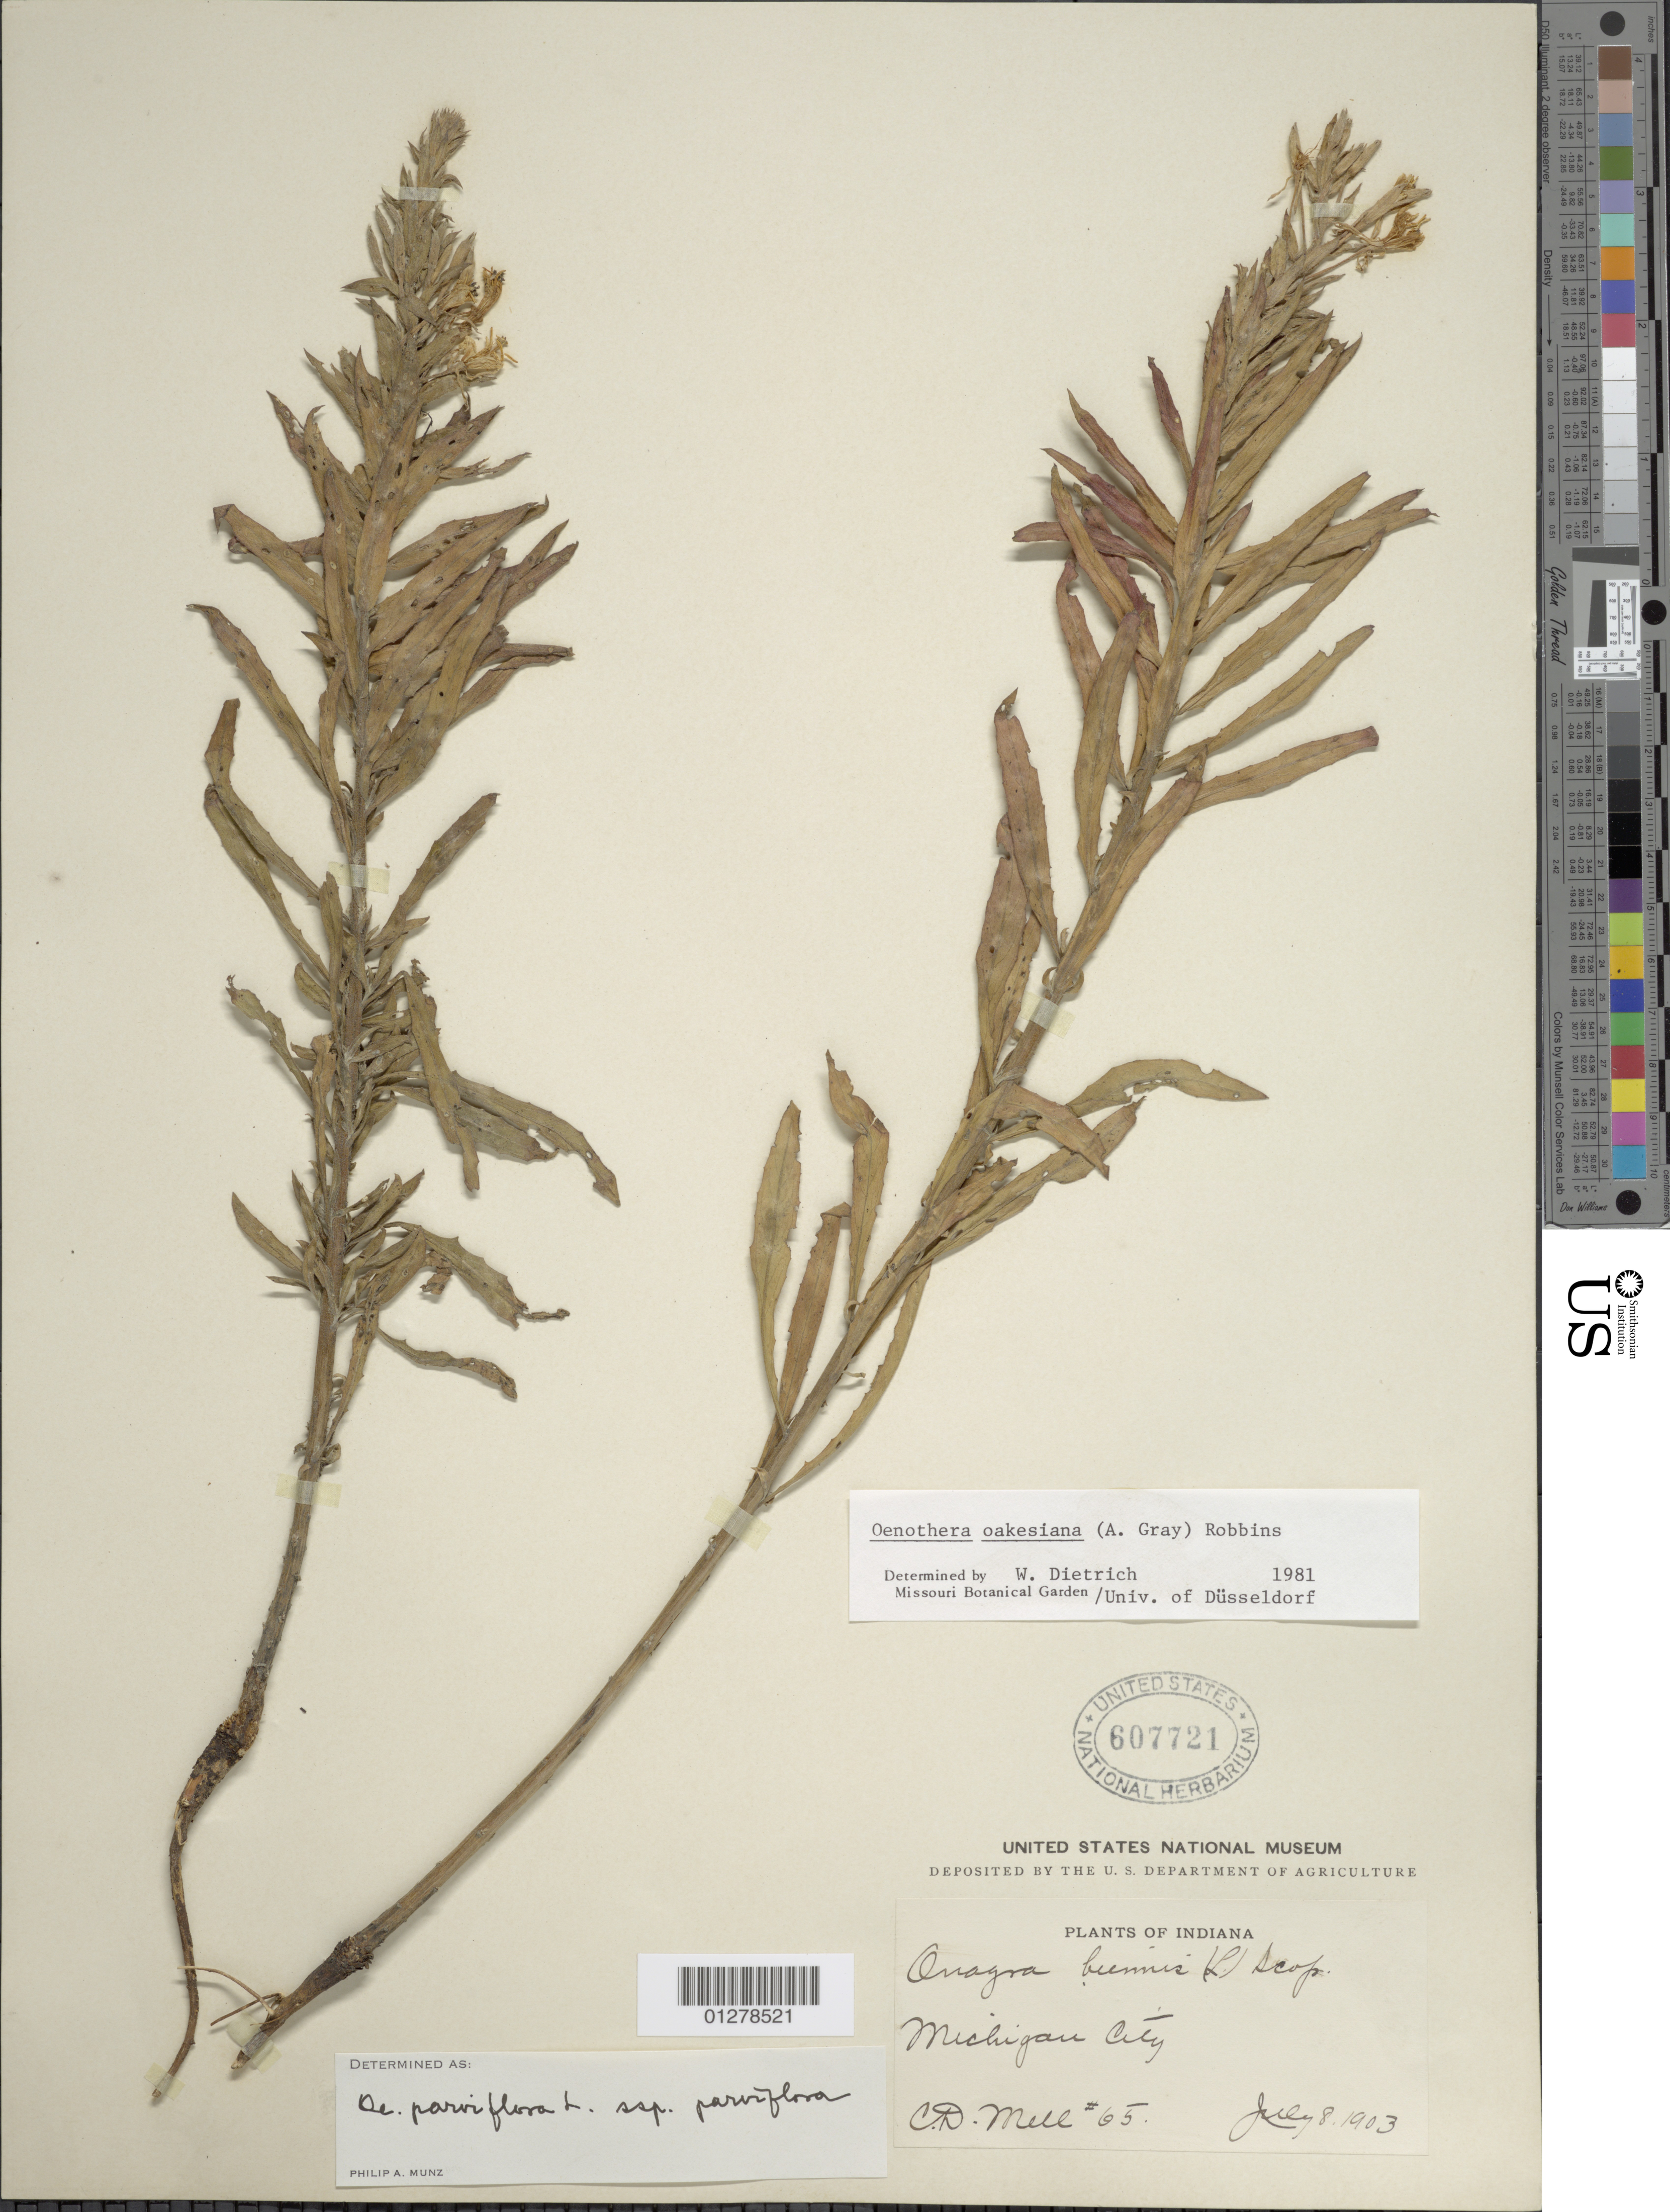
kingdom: Plantae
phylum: Tracheophyta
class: Magnoliopsida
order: Myrtales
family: Onagraceae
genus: Oenothera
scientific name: Oenothera oakesiana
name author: (A. Gray) J.W. Robbins ex S. Watson & J.M. Coult.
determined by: Dietrich, W.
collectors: C. D. Mell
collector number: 65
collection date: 1903-07-08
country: United States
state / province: Indiana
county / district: La Porte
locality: Michigian City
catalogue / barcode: US 607721